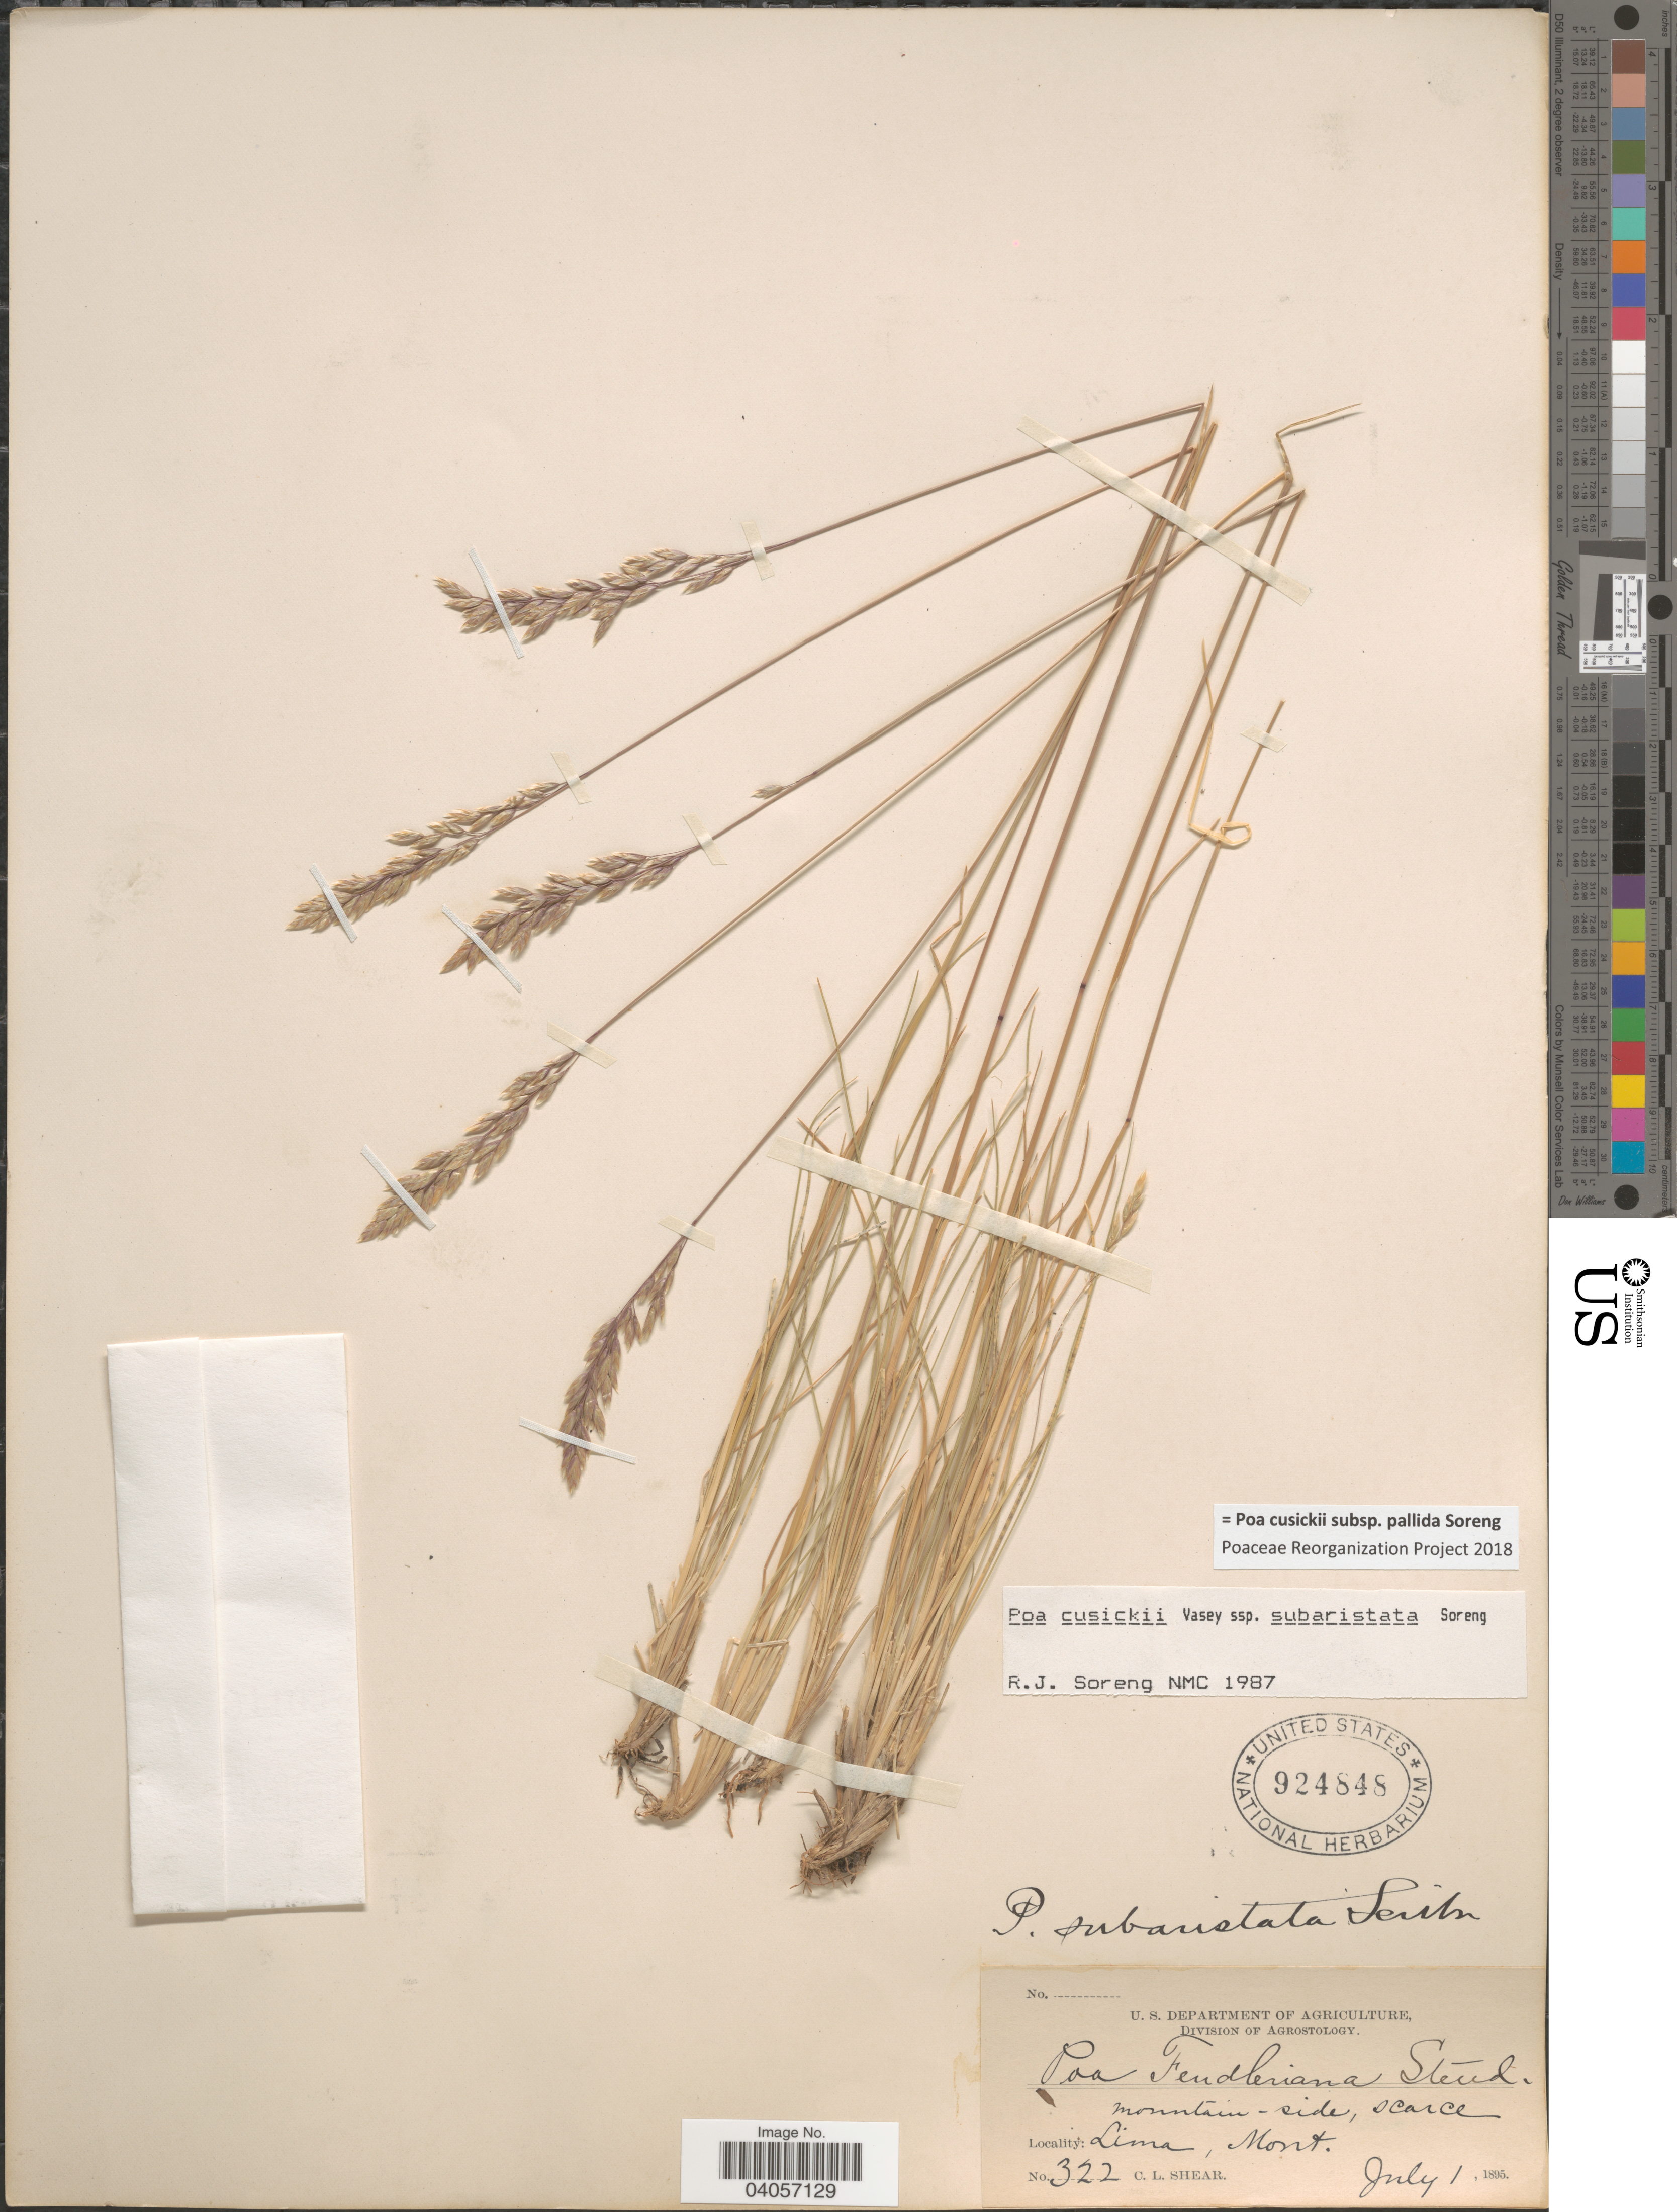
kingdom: Plantae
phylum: Tracheophyta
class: Liliopsida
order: Poales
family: Poaceae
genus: Poa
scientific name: Poa cusickii subsp. pallida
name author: Soreng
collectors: C. L. Shear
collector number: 322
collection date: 1895-07-01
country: United States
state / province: Montana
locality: Lima.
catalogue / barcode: US 924848